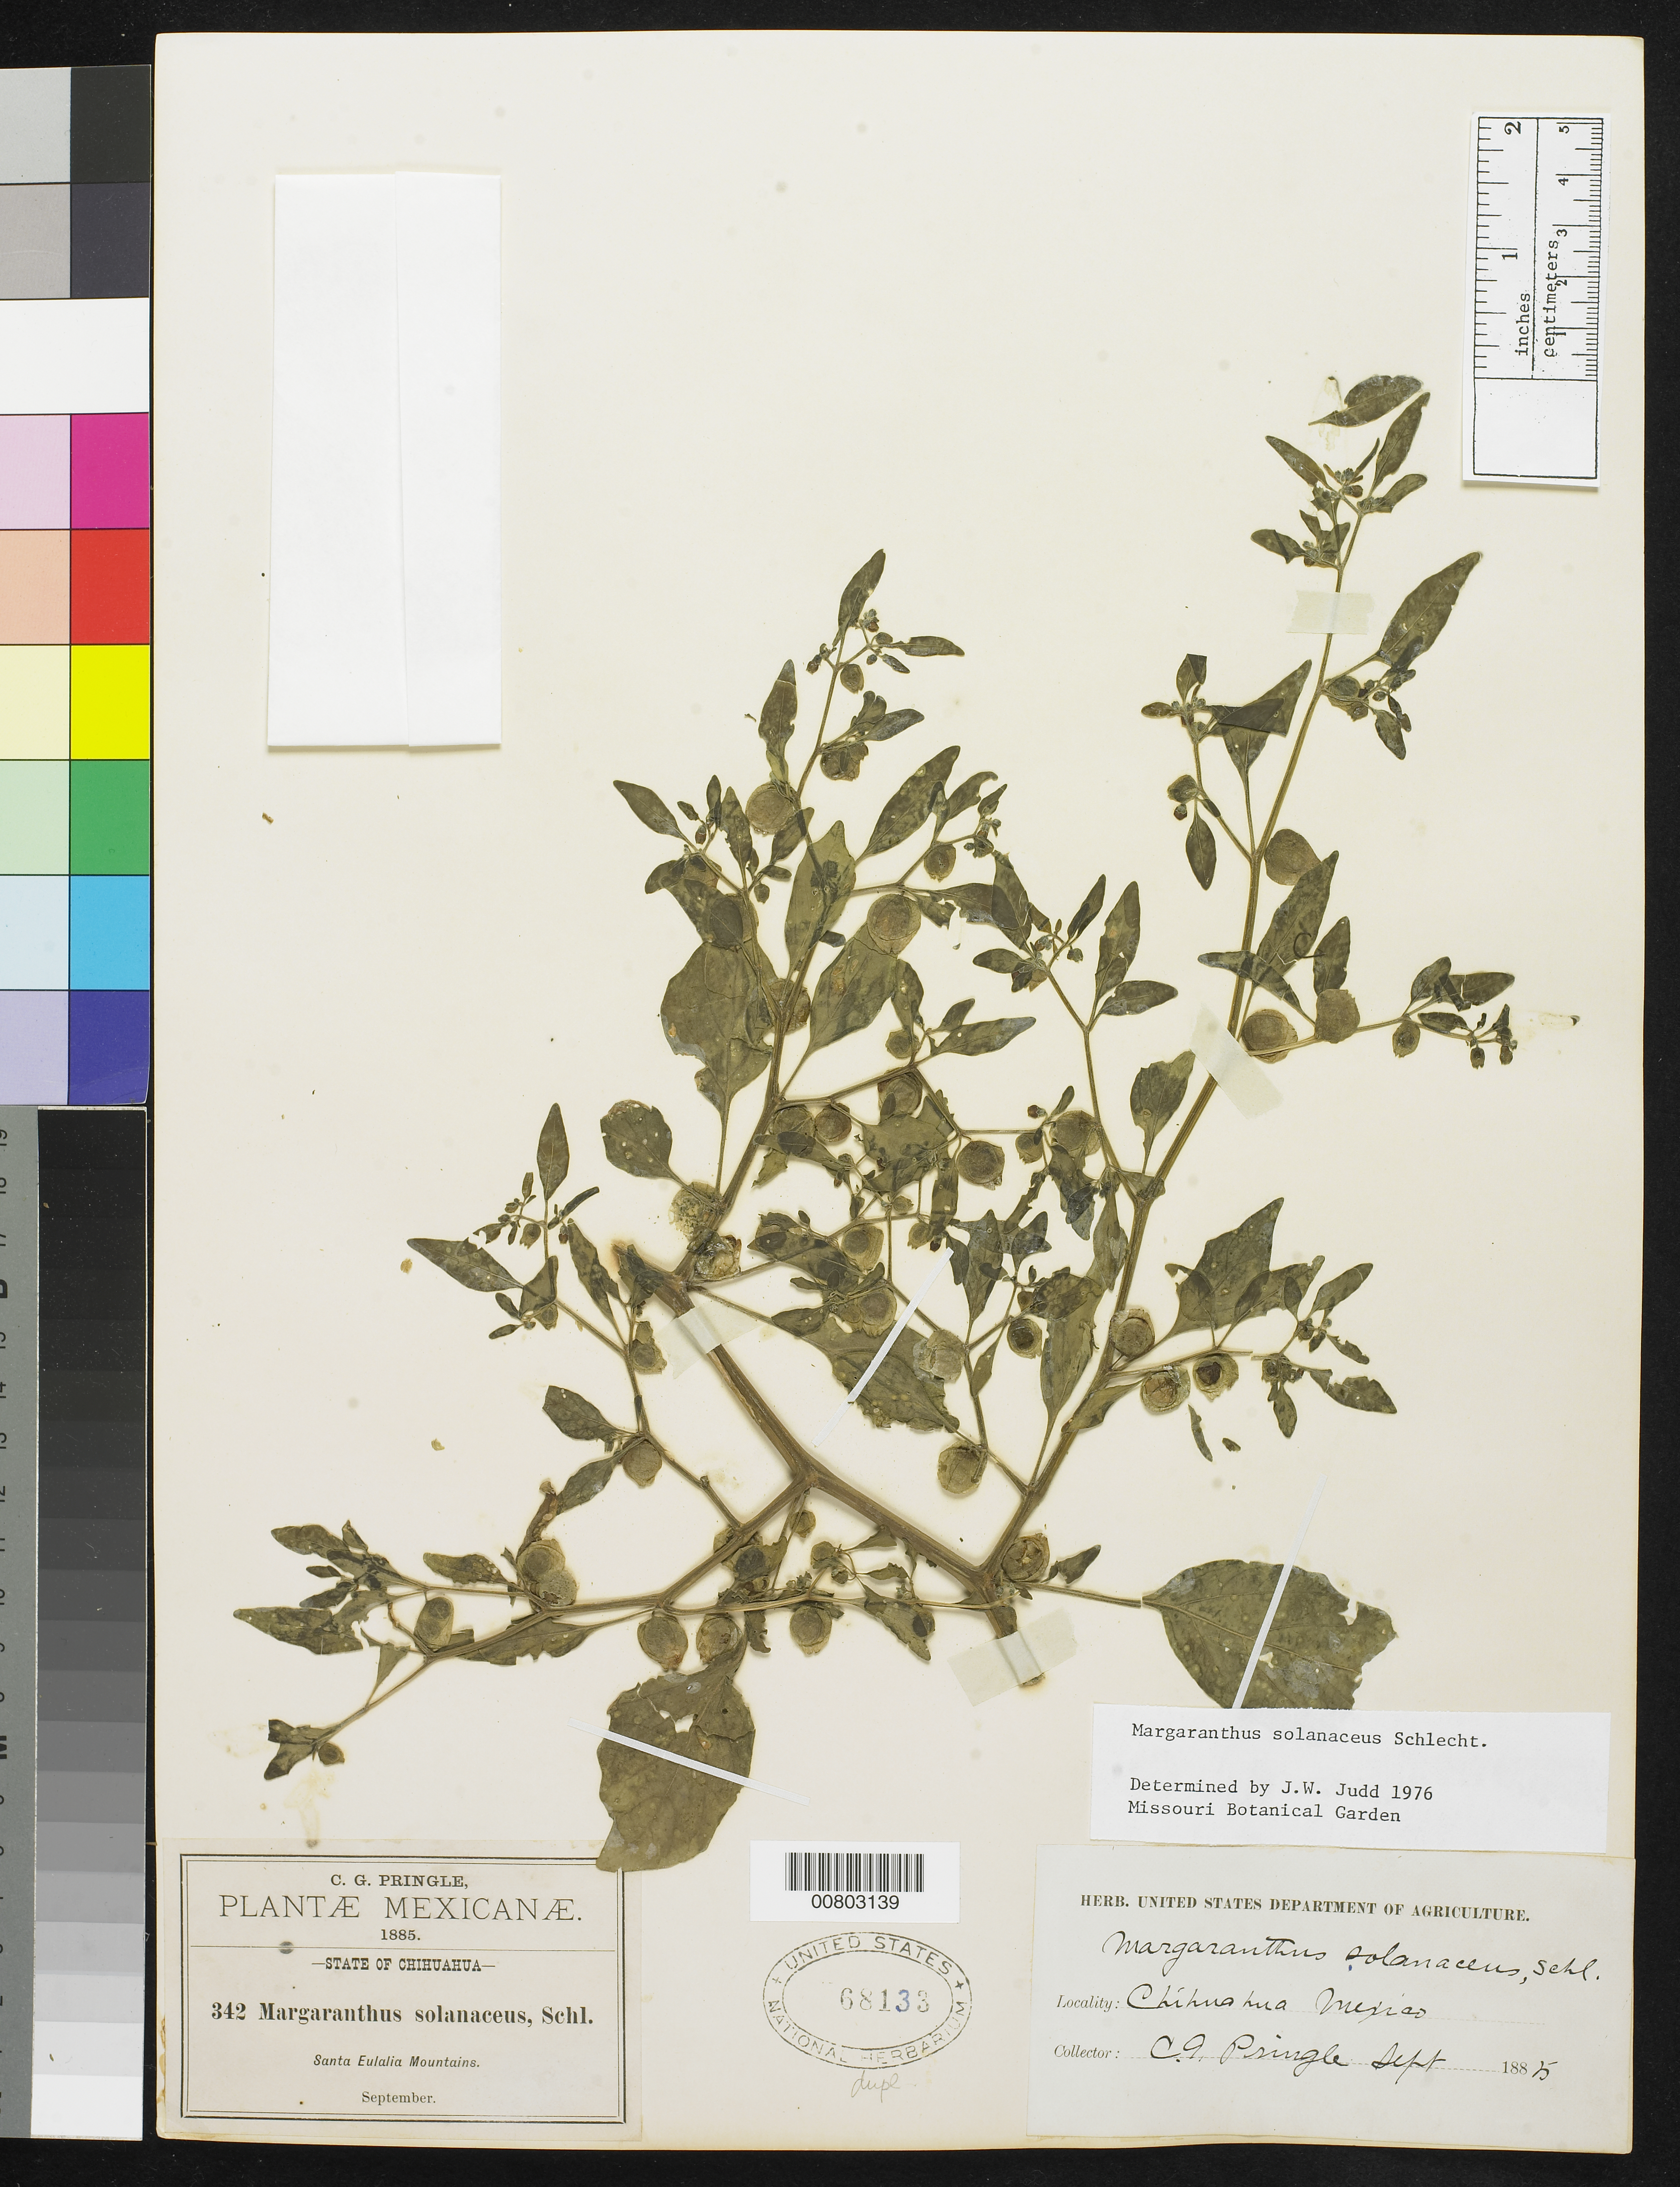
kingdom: Plantae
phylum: Tracheophyta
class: Magnoliopsida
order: Solanales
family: Solanaceae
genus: Margaranthus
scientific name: Margaranthus solanaceus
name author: Schltdl.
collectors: C. G. Pringle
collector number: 342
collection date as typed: Sep 1885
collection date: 1885-09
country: Mexico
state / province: Chihuahua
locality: Sta. Eulalia Mts., Chihuahua.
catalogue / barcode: US 68133